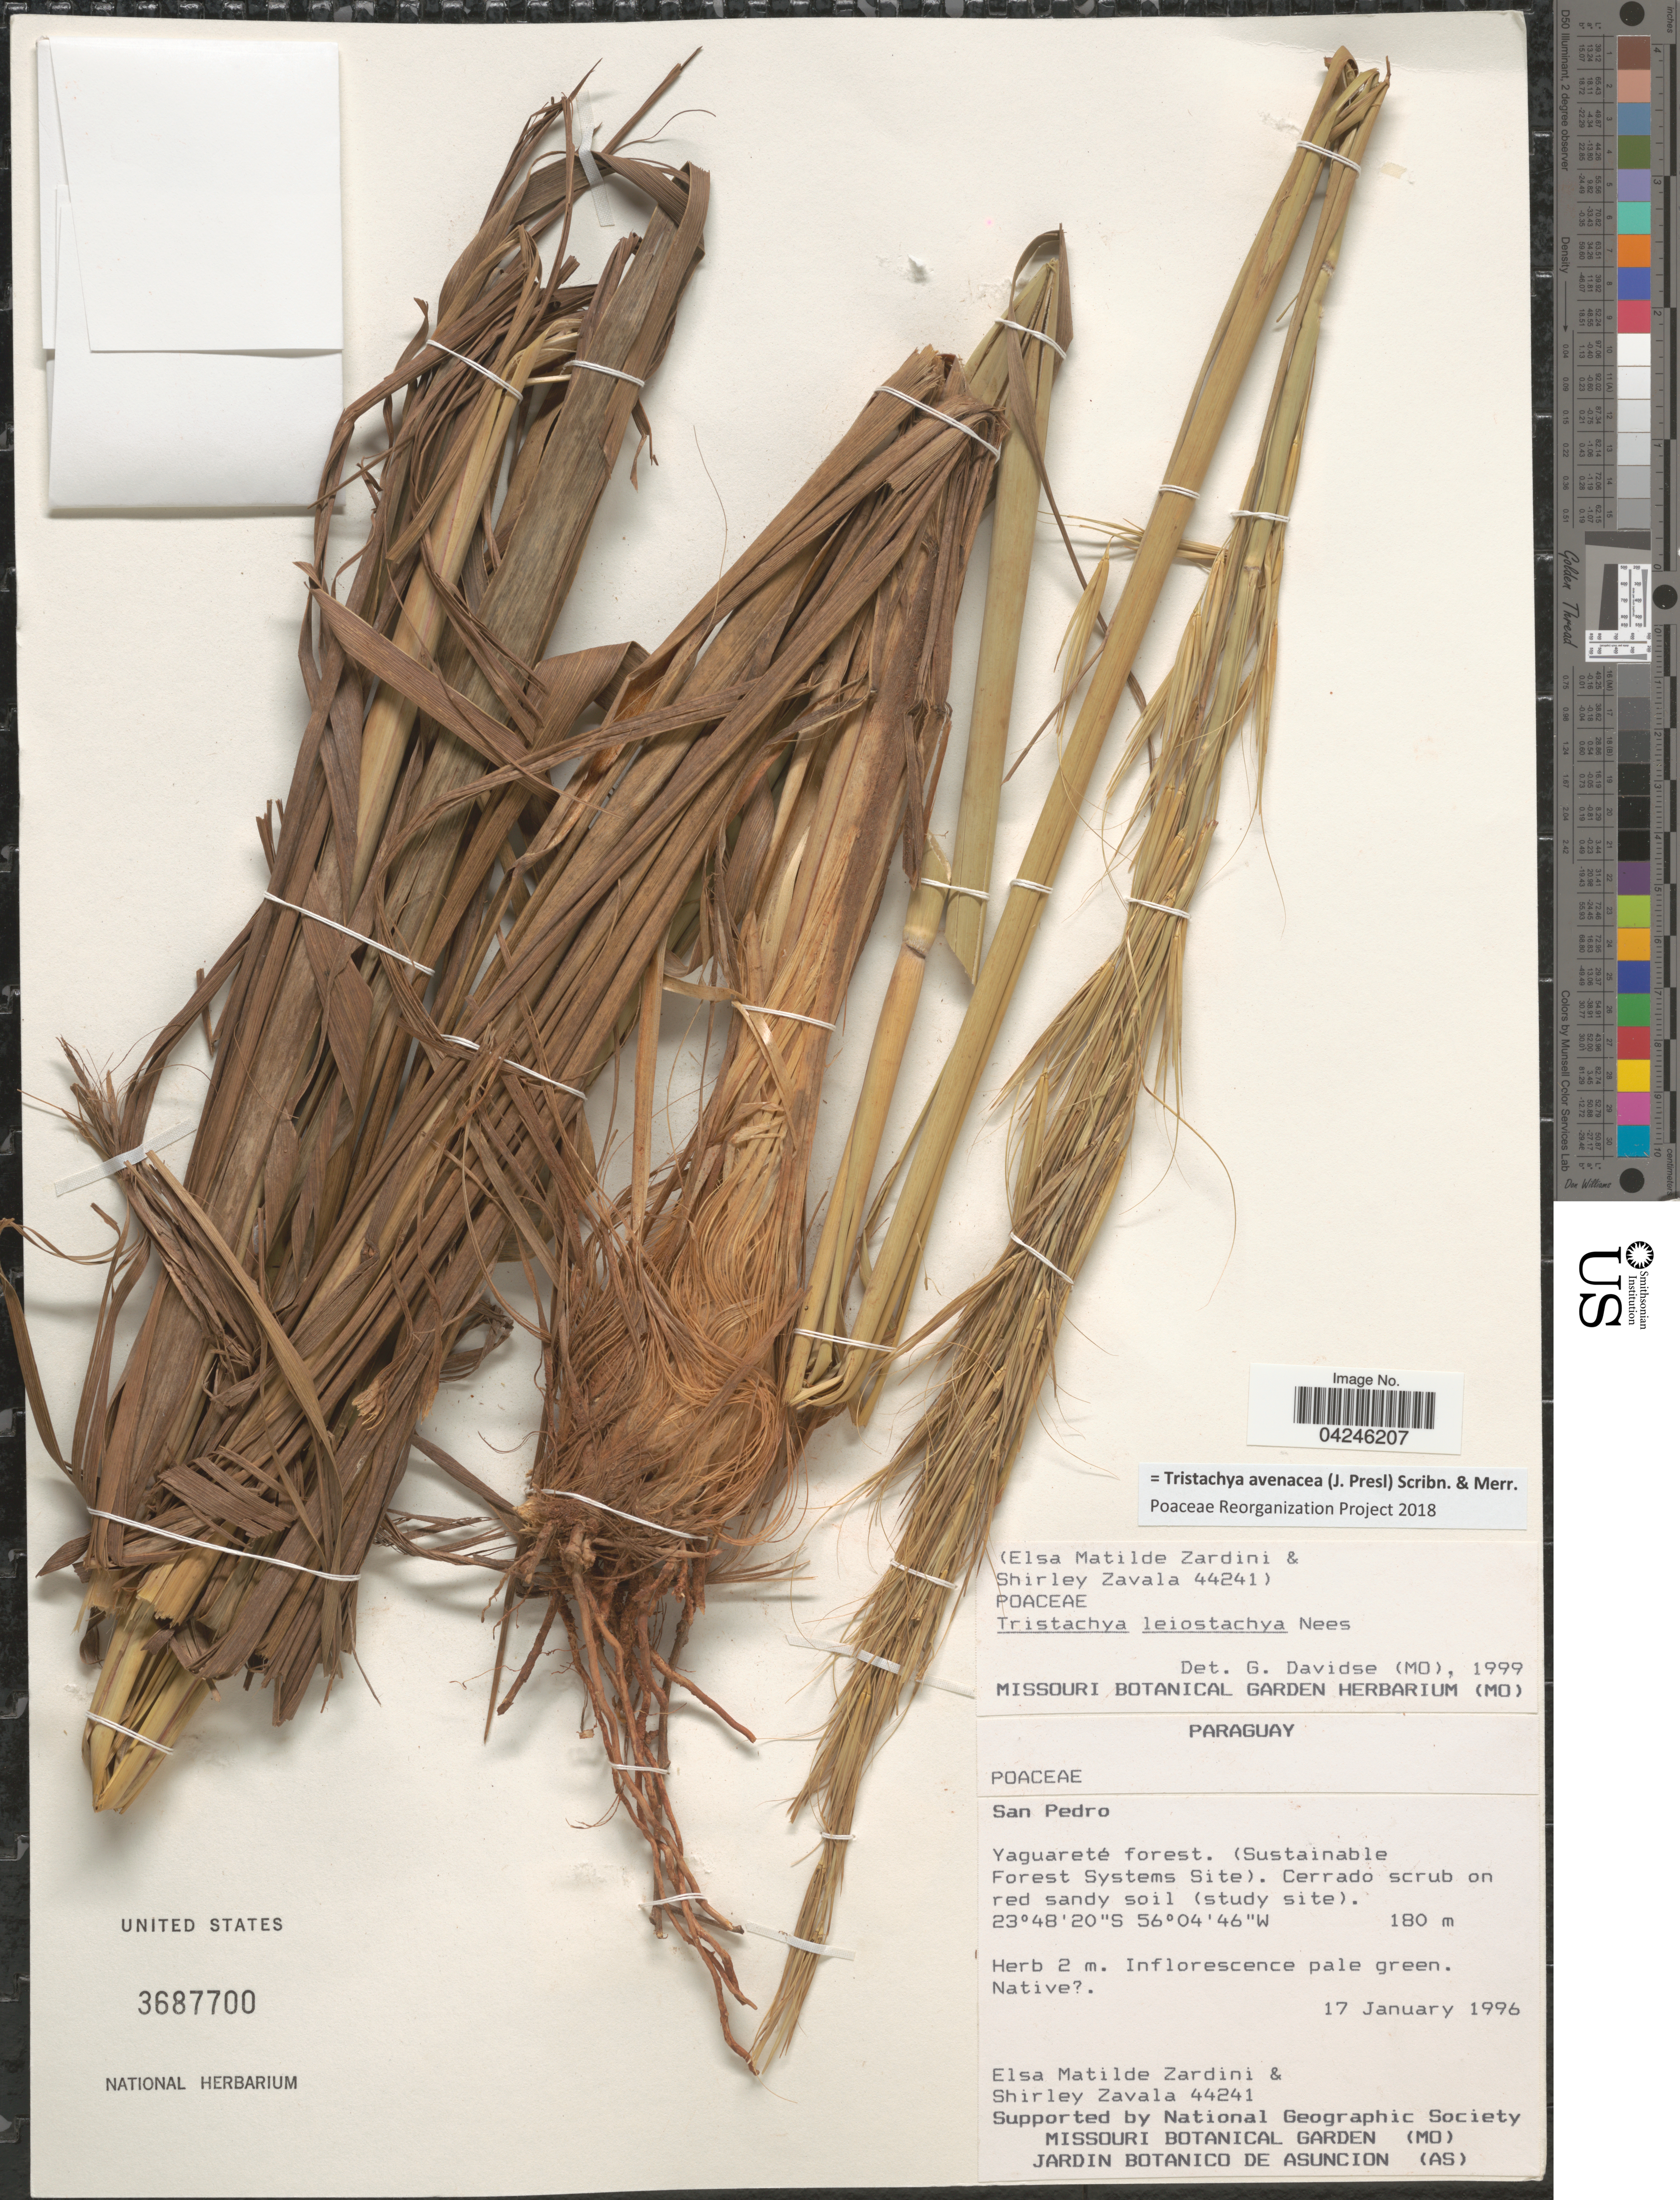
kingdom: Plantae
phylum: Tracheophyta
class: Liliopsida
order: Poales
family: Poaceae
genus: Tristachya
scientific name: Tristachya avenacea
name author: Scribn. & Merr.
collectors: E. M. Zardini & S. Zavala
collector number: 44241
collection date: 1996-01-17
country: Paraguay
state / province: San Pedro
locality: Yaguareté forest. (Sustainable Forest Systems Site).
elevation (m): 180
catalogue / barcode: US 3687700